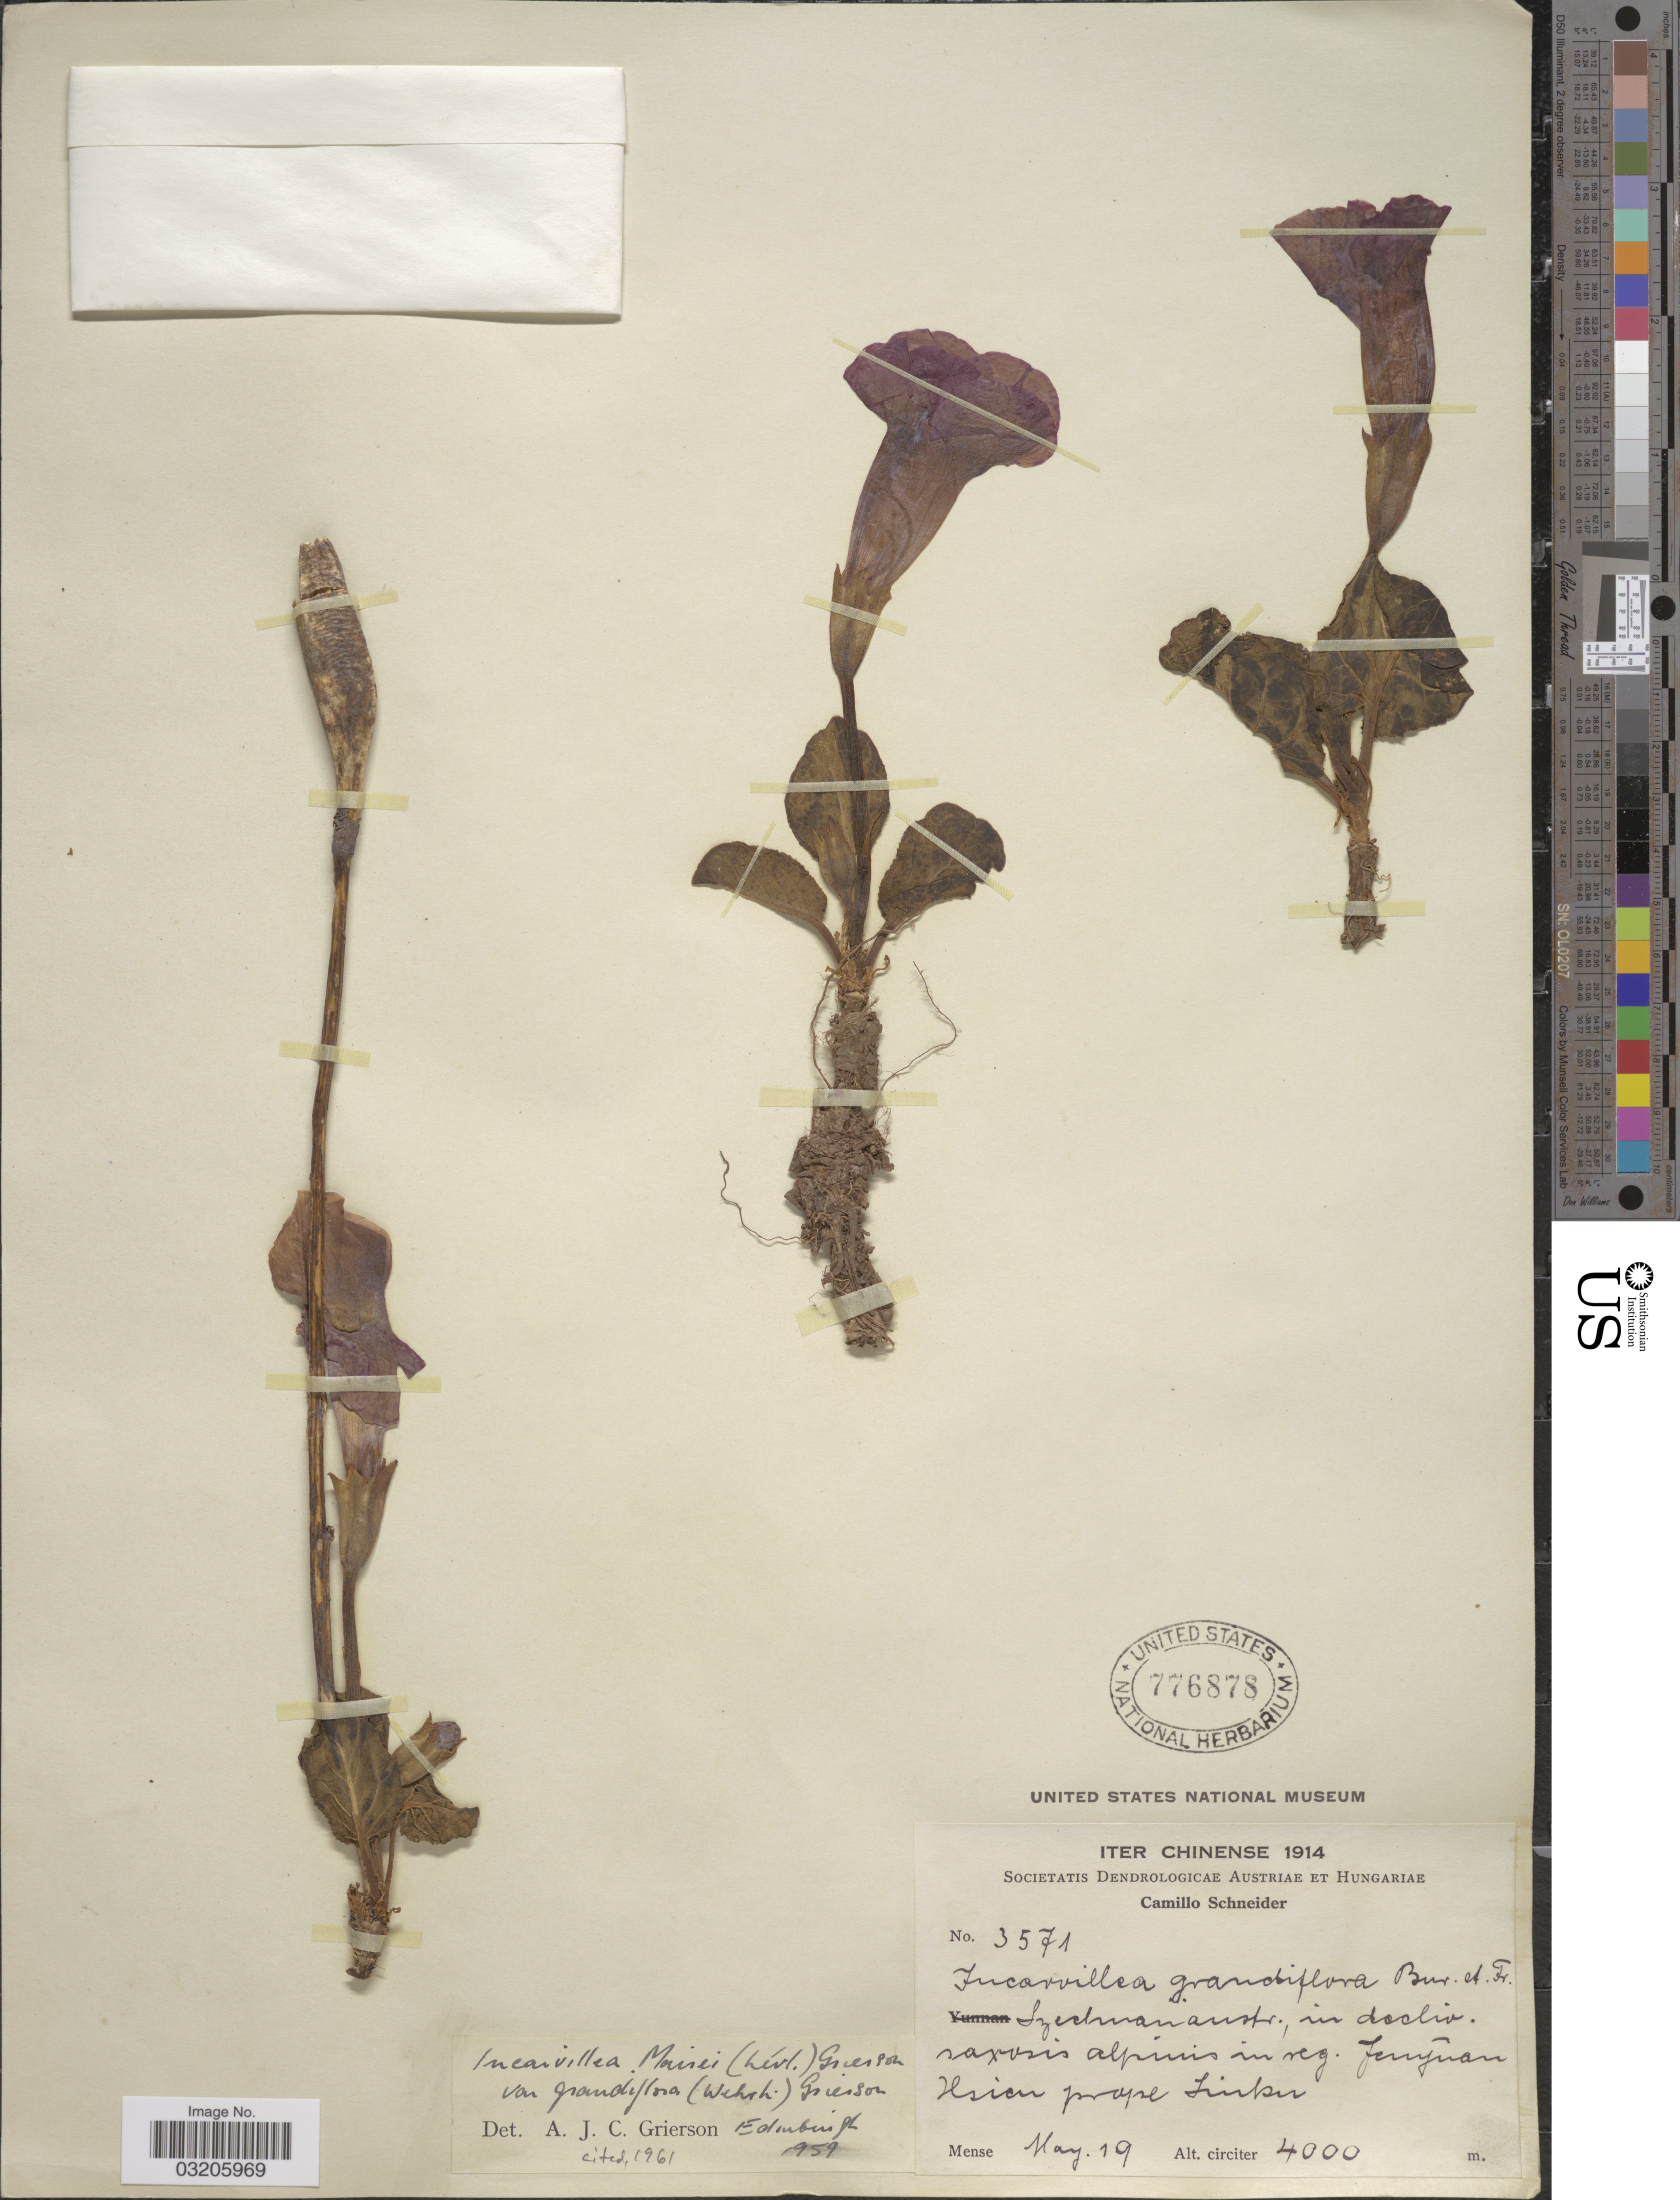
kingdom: Plantae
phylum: Tracheophyta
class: Magnoliopsida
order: Lamiales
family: Bignoniaceae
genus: Incarvillea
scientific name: Incarvillea mairei var. grandiflora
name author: (Wehrh.) Grierson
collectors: C. K. Schneider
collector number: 3571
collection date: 1914-05-19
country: China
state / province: Sichuan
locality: Szechuan austr., in decliv. saxosis alpinis in reg. Fenyan [interpreted] Hsien prope Lineker [interpreted].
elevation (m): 4000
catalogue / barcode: US 776878